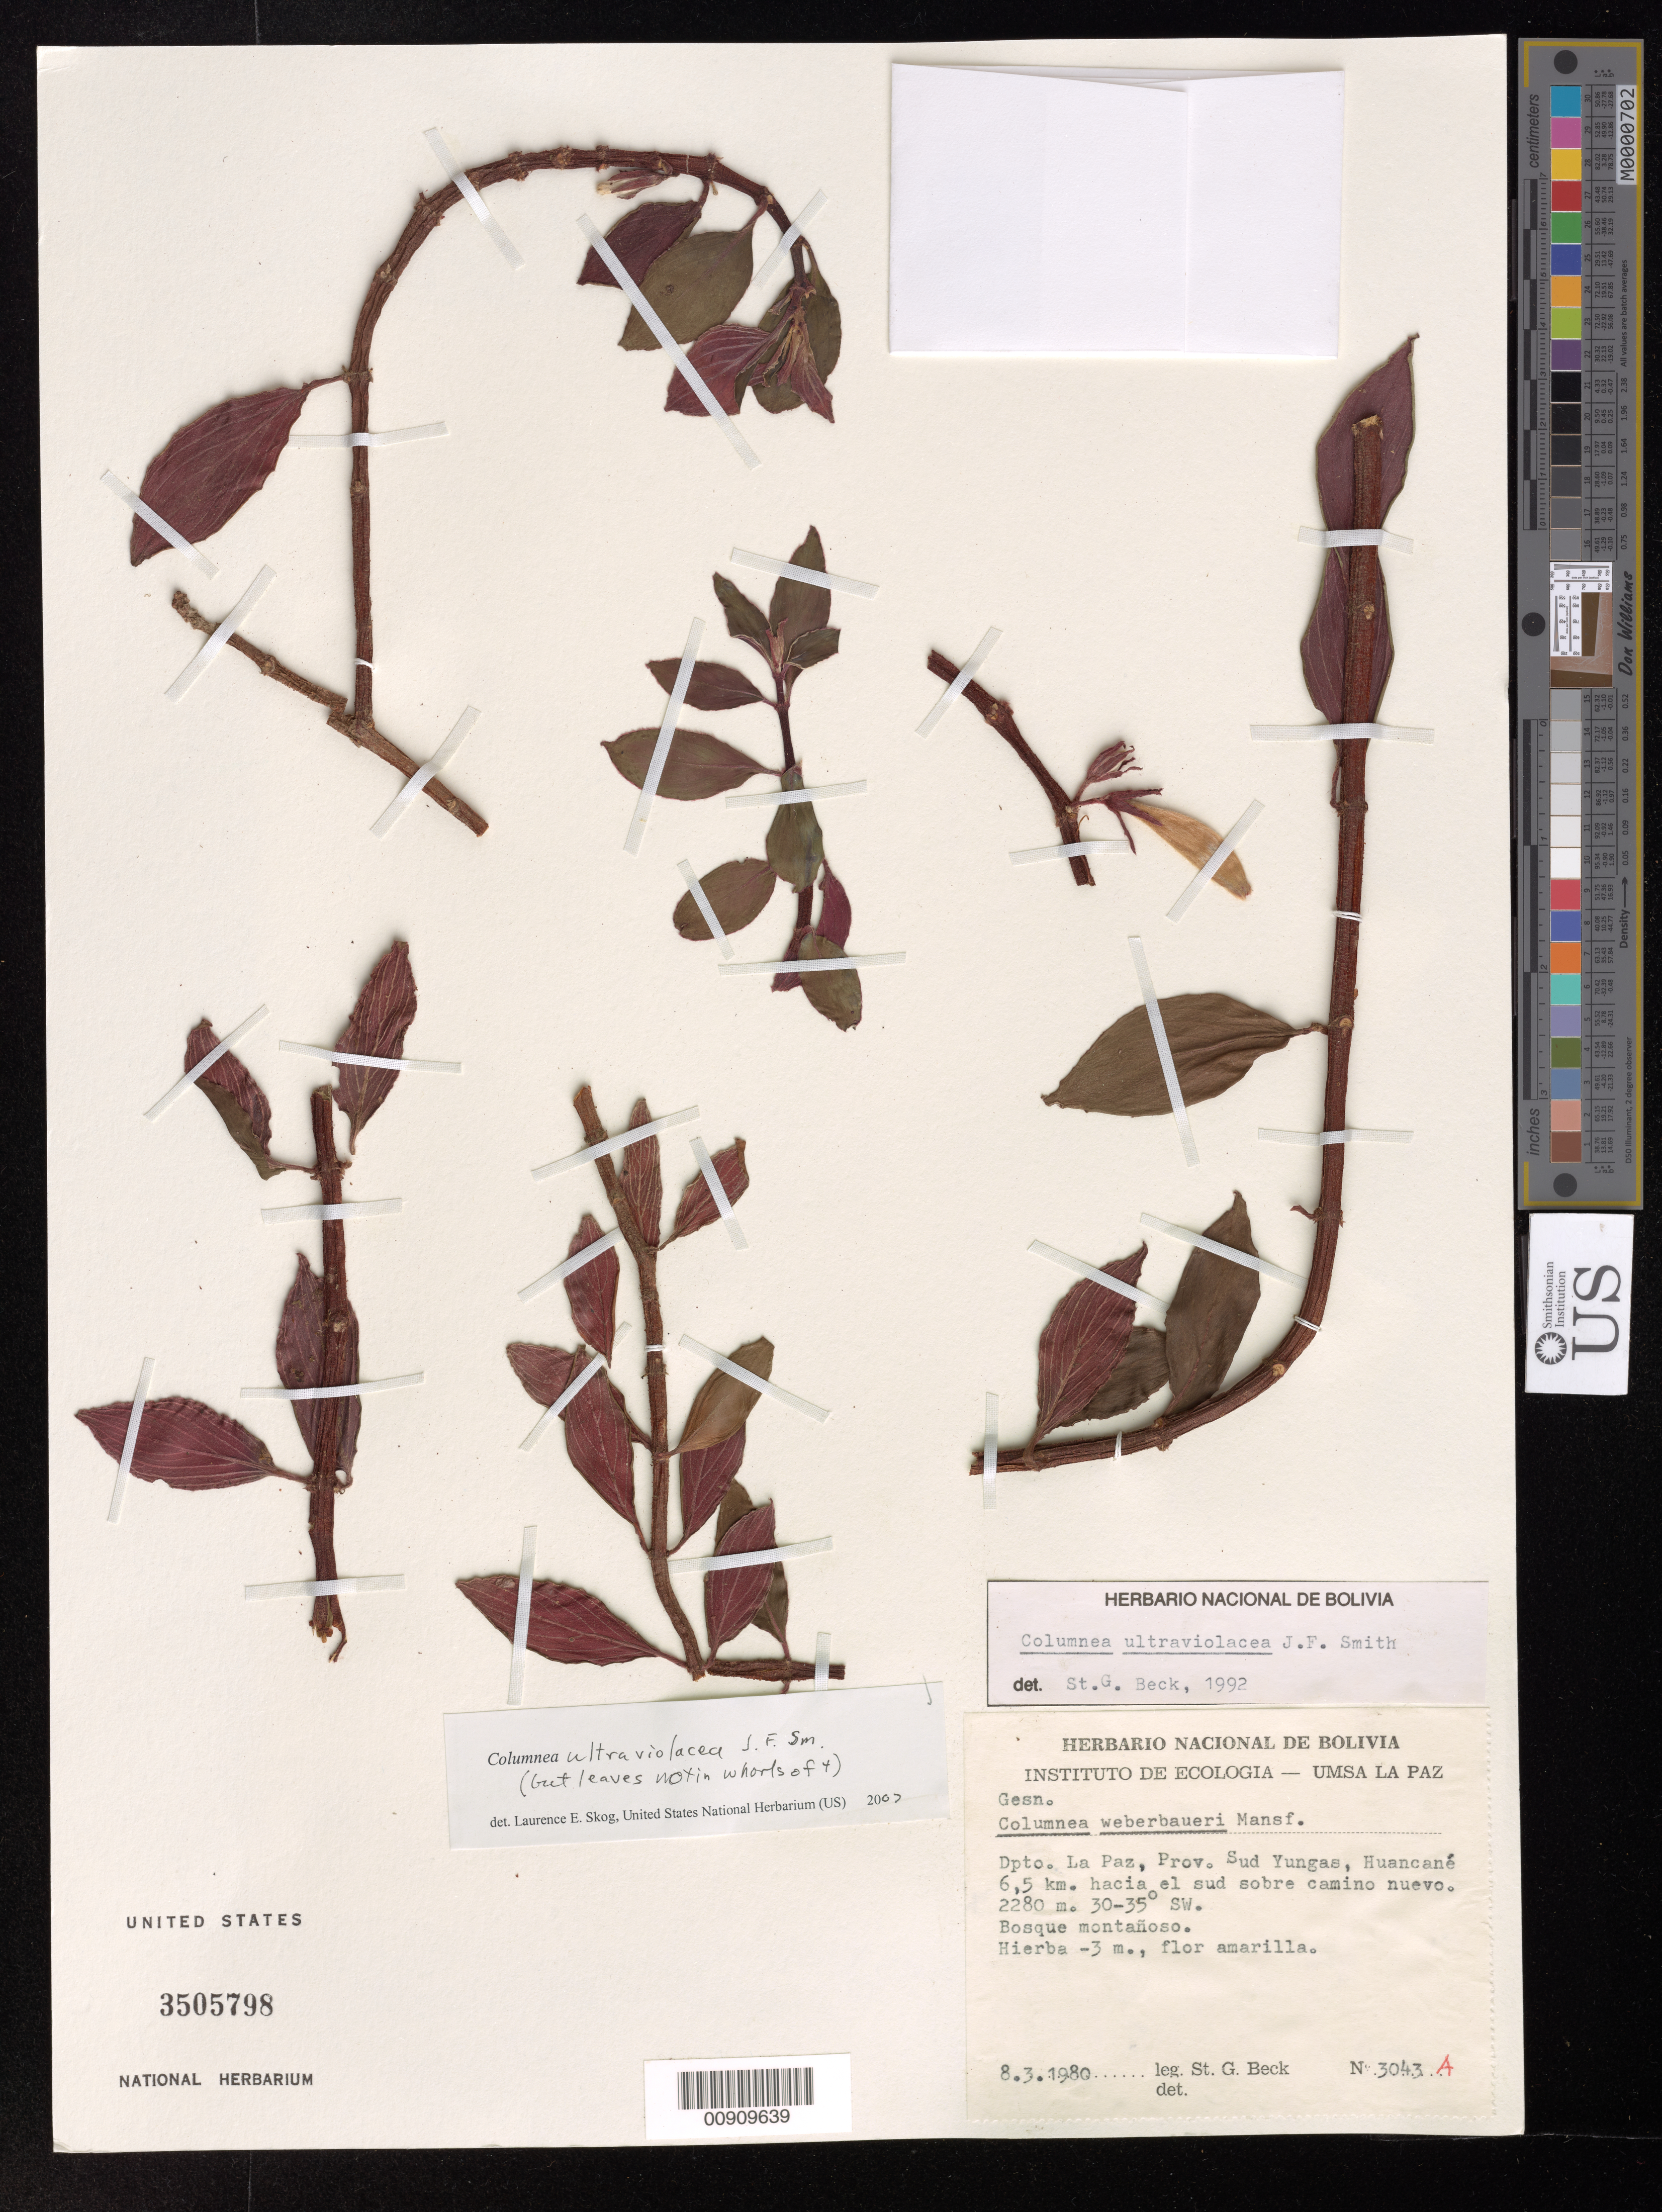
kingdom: Plantae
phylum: Tracheophyta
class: Magnoliopsida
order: Lamiales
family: Gesneriaceae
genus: Columnea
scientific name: Columnea ultraviolacea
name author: J.F. Sm. & L.E. Skog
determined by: Skog, Laurence E.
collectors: S. G. Beck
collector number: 3043 A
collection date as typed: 08 Mar 1980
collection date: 1980-03-08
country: Bolivia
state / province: La Paz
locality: Dpto. La Paz, Prov. Sud Yungas, Huancané 6.5 km hacia el sud sobre camino nuevo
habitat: Bosque montañoso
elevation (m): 2280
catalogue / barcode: US 3505798